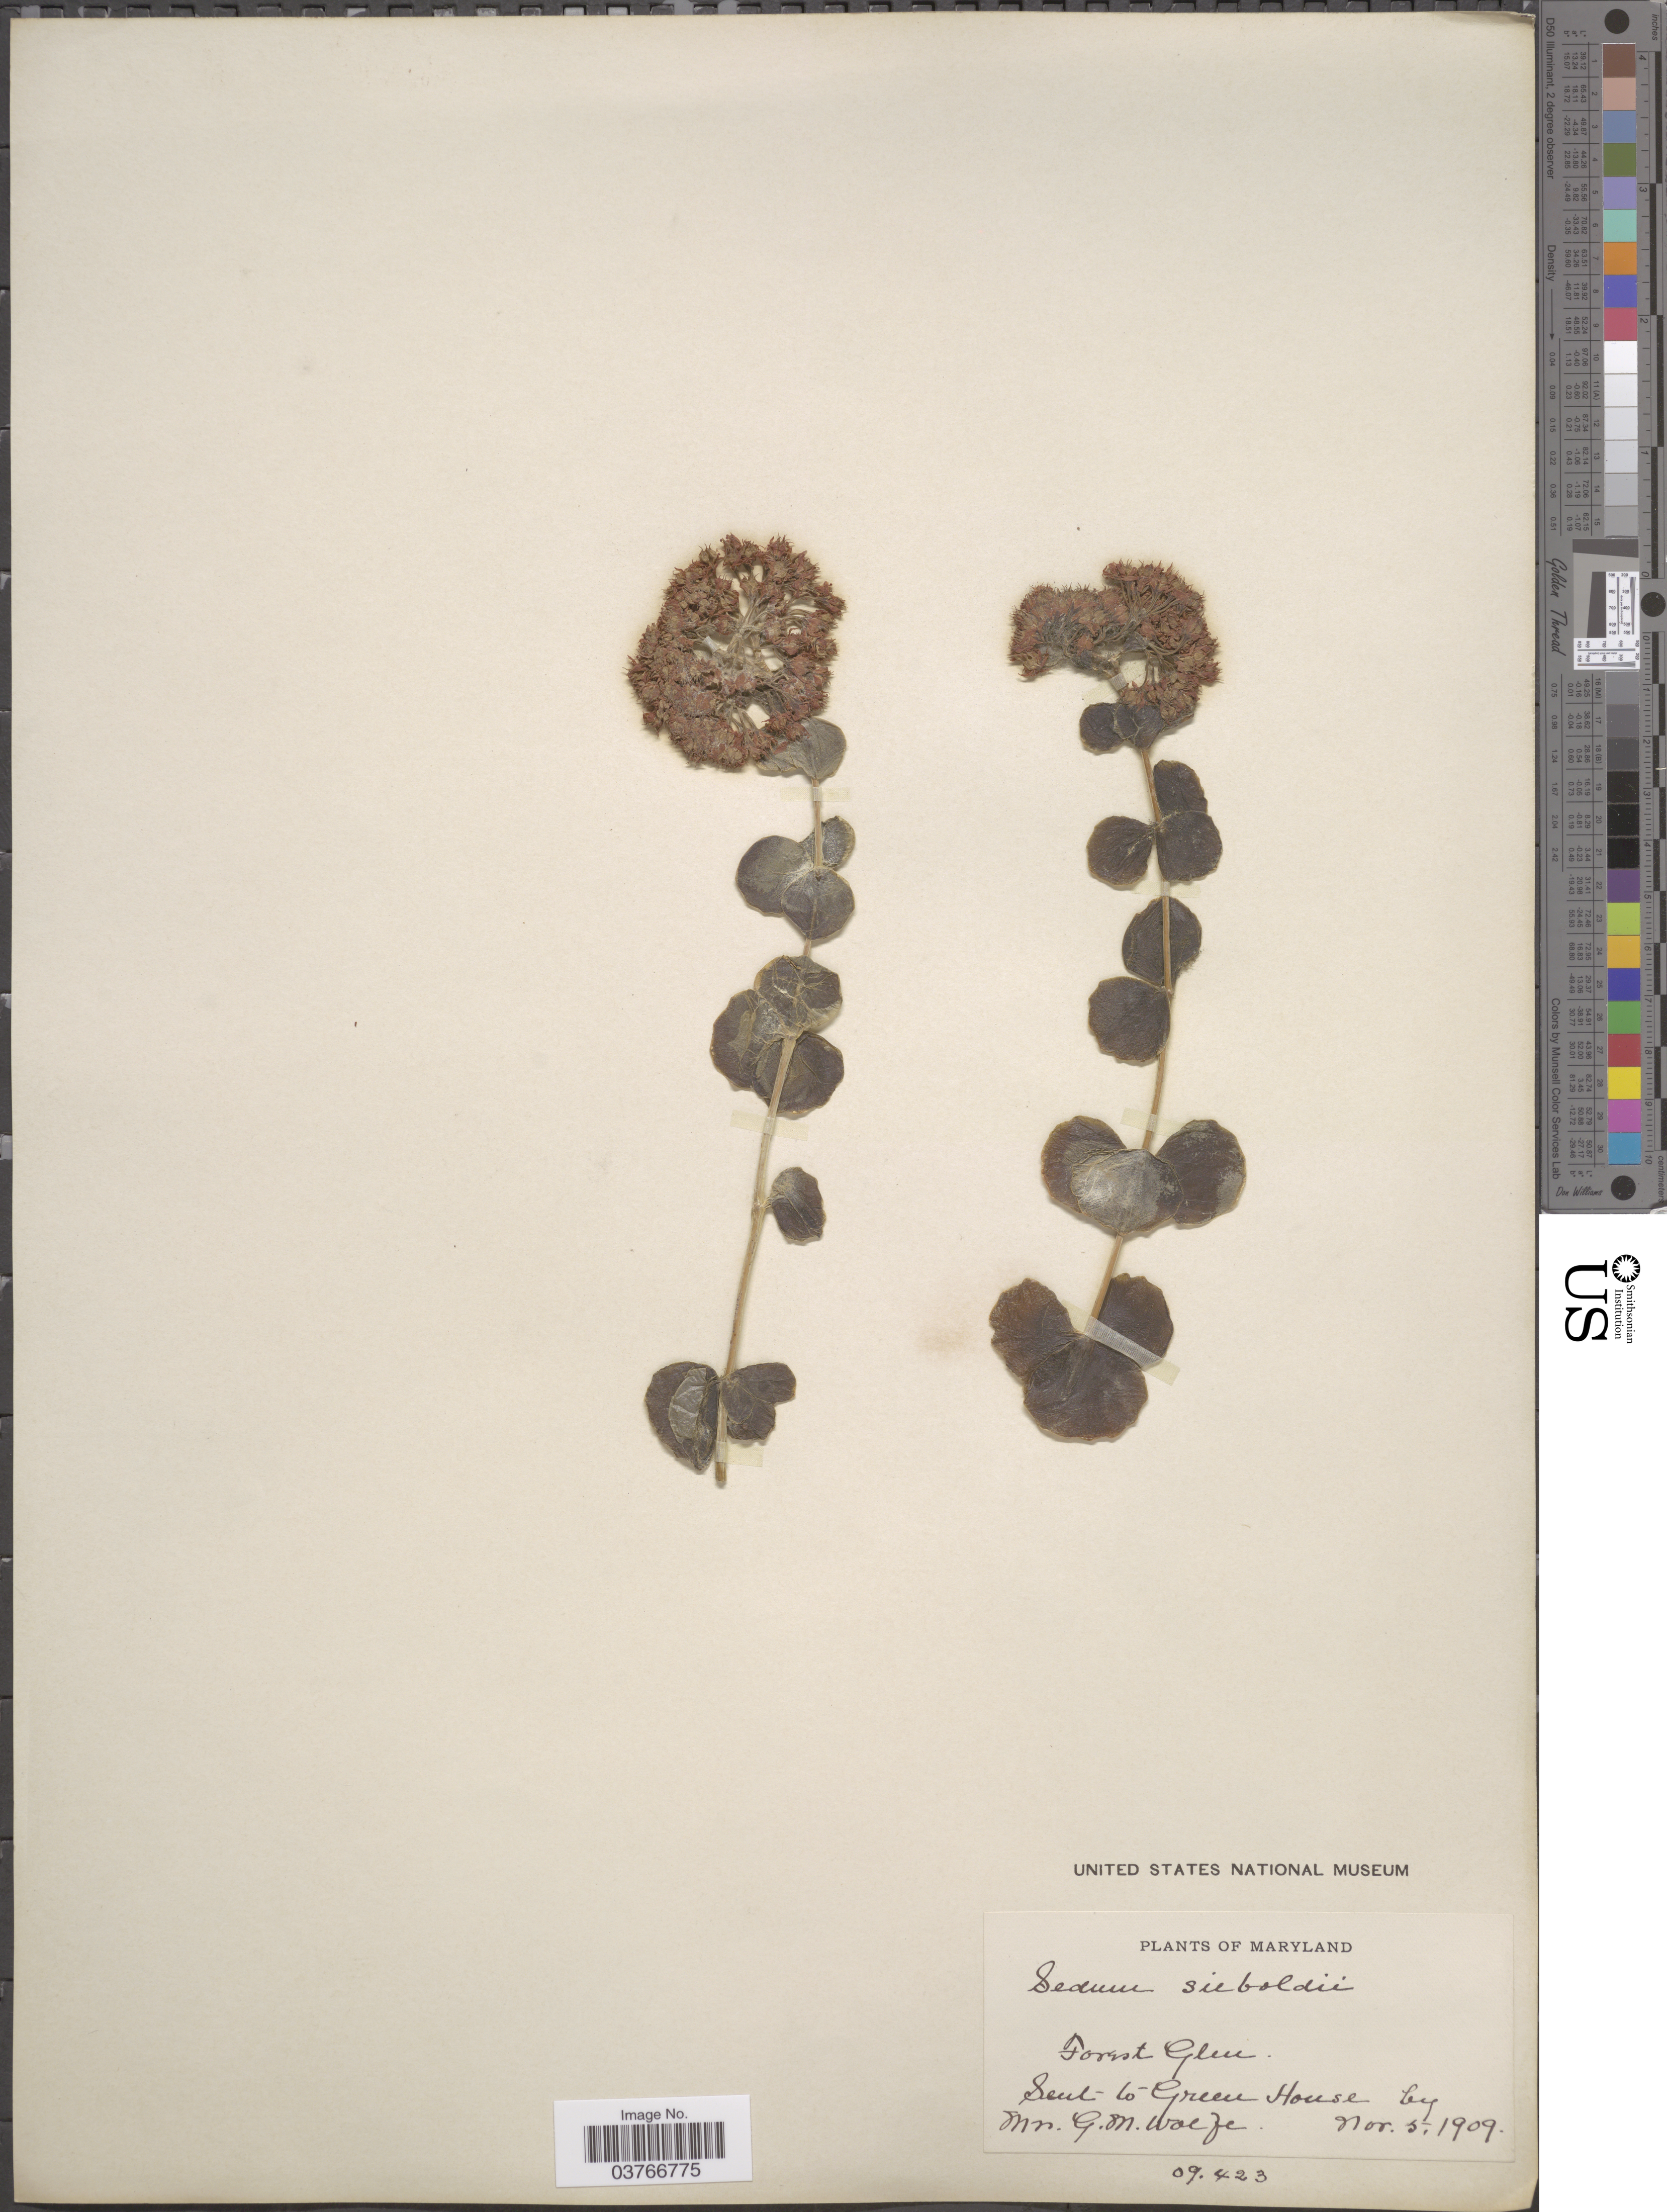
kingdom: Plantae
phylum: Tracheophyta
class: Magnoliopsida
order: Saxifragales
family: Crassulaceae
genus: Sedum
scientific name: Sedum sieboldii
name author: Regel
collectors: G. Wolfe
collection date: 1909-11-05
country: United States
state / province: Maryland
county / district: Montgomery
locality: Forest Glen. Sent to Green House. [unsure placement]